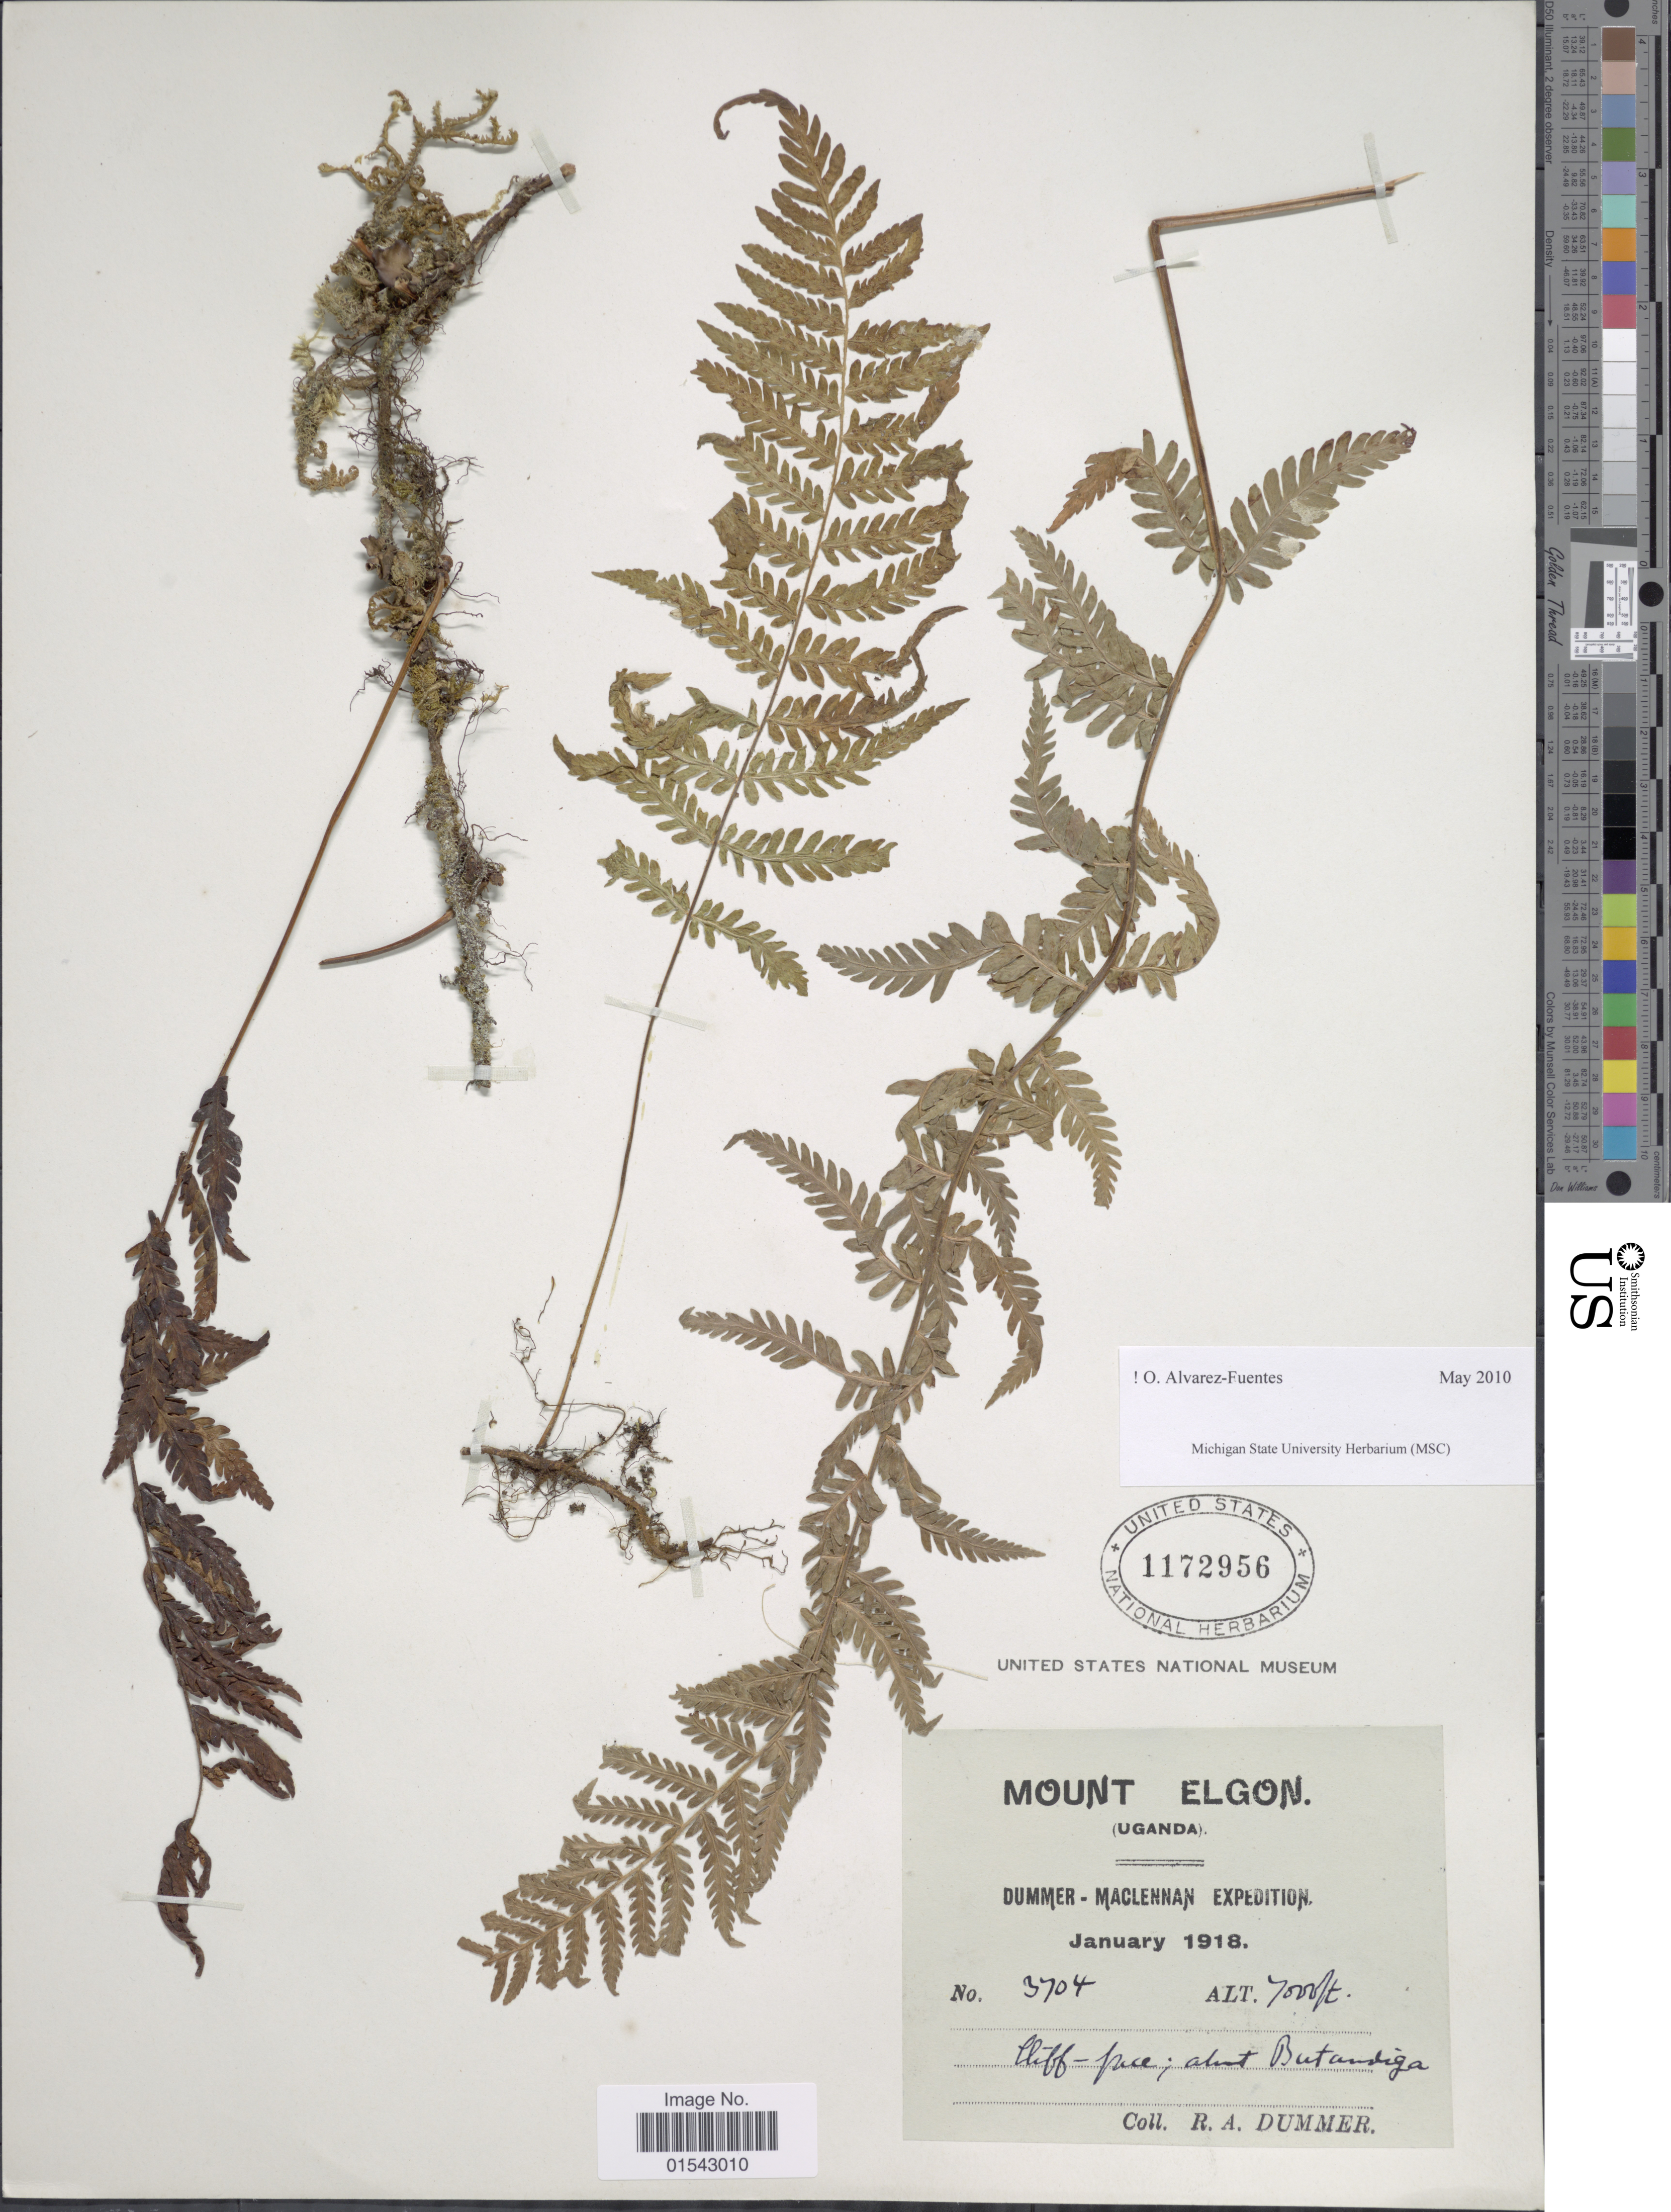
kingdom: Plantae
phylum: Tracheophyta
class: Polypodiopsida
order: Polypodiales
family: Thelypteridaceae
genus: Cyclosorus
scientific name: Cyclosorus sp.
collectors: R. Dümmer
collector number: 3704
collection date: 1918-01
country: Uganda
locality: Mount Elgon, Uganda, Cliff-face; about Butandiga.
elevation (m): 2134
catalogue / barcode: US 1172956